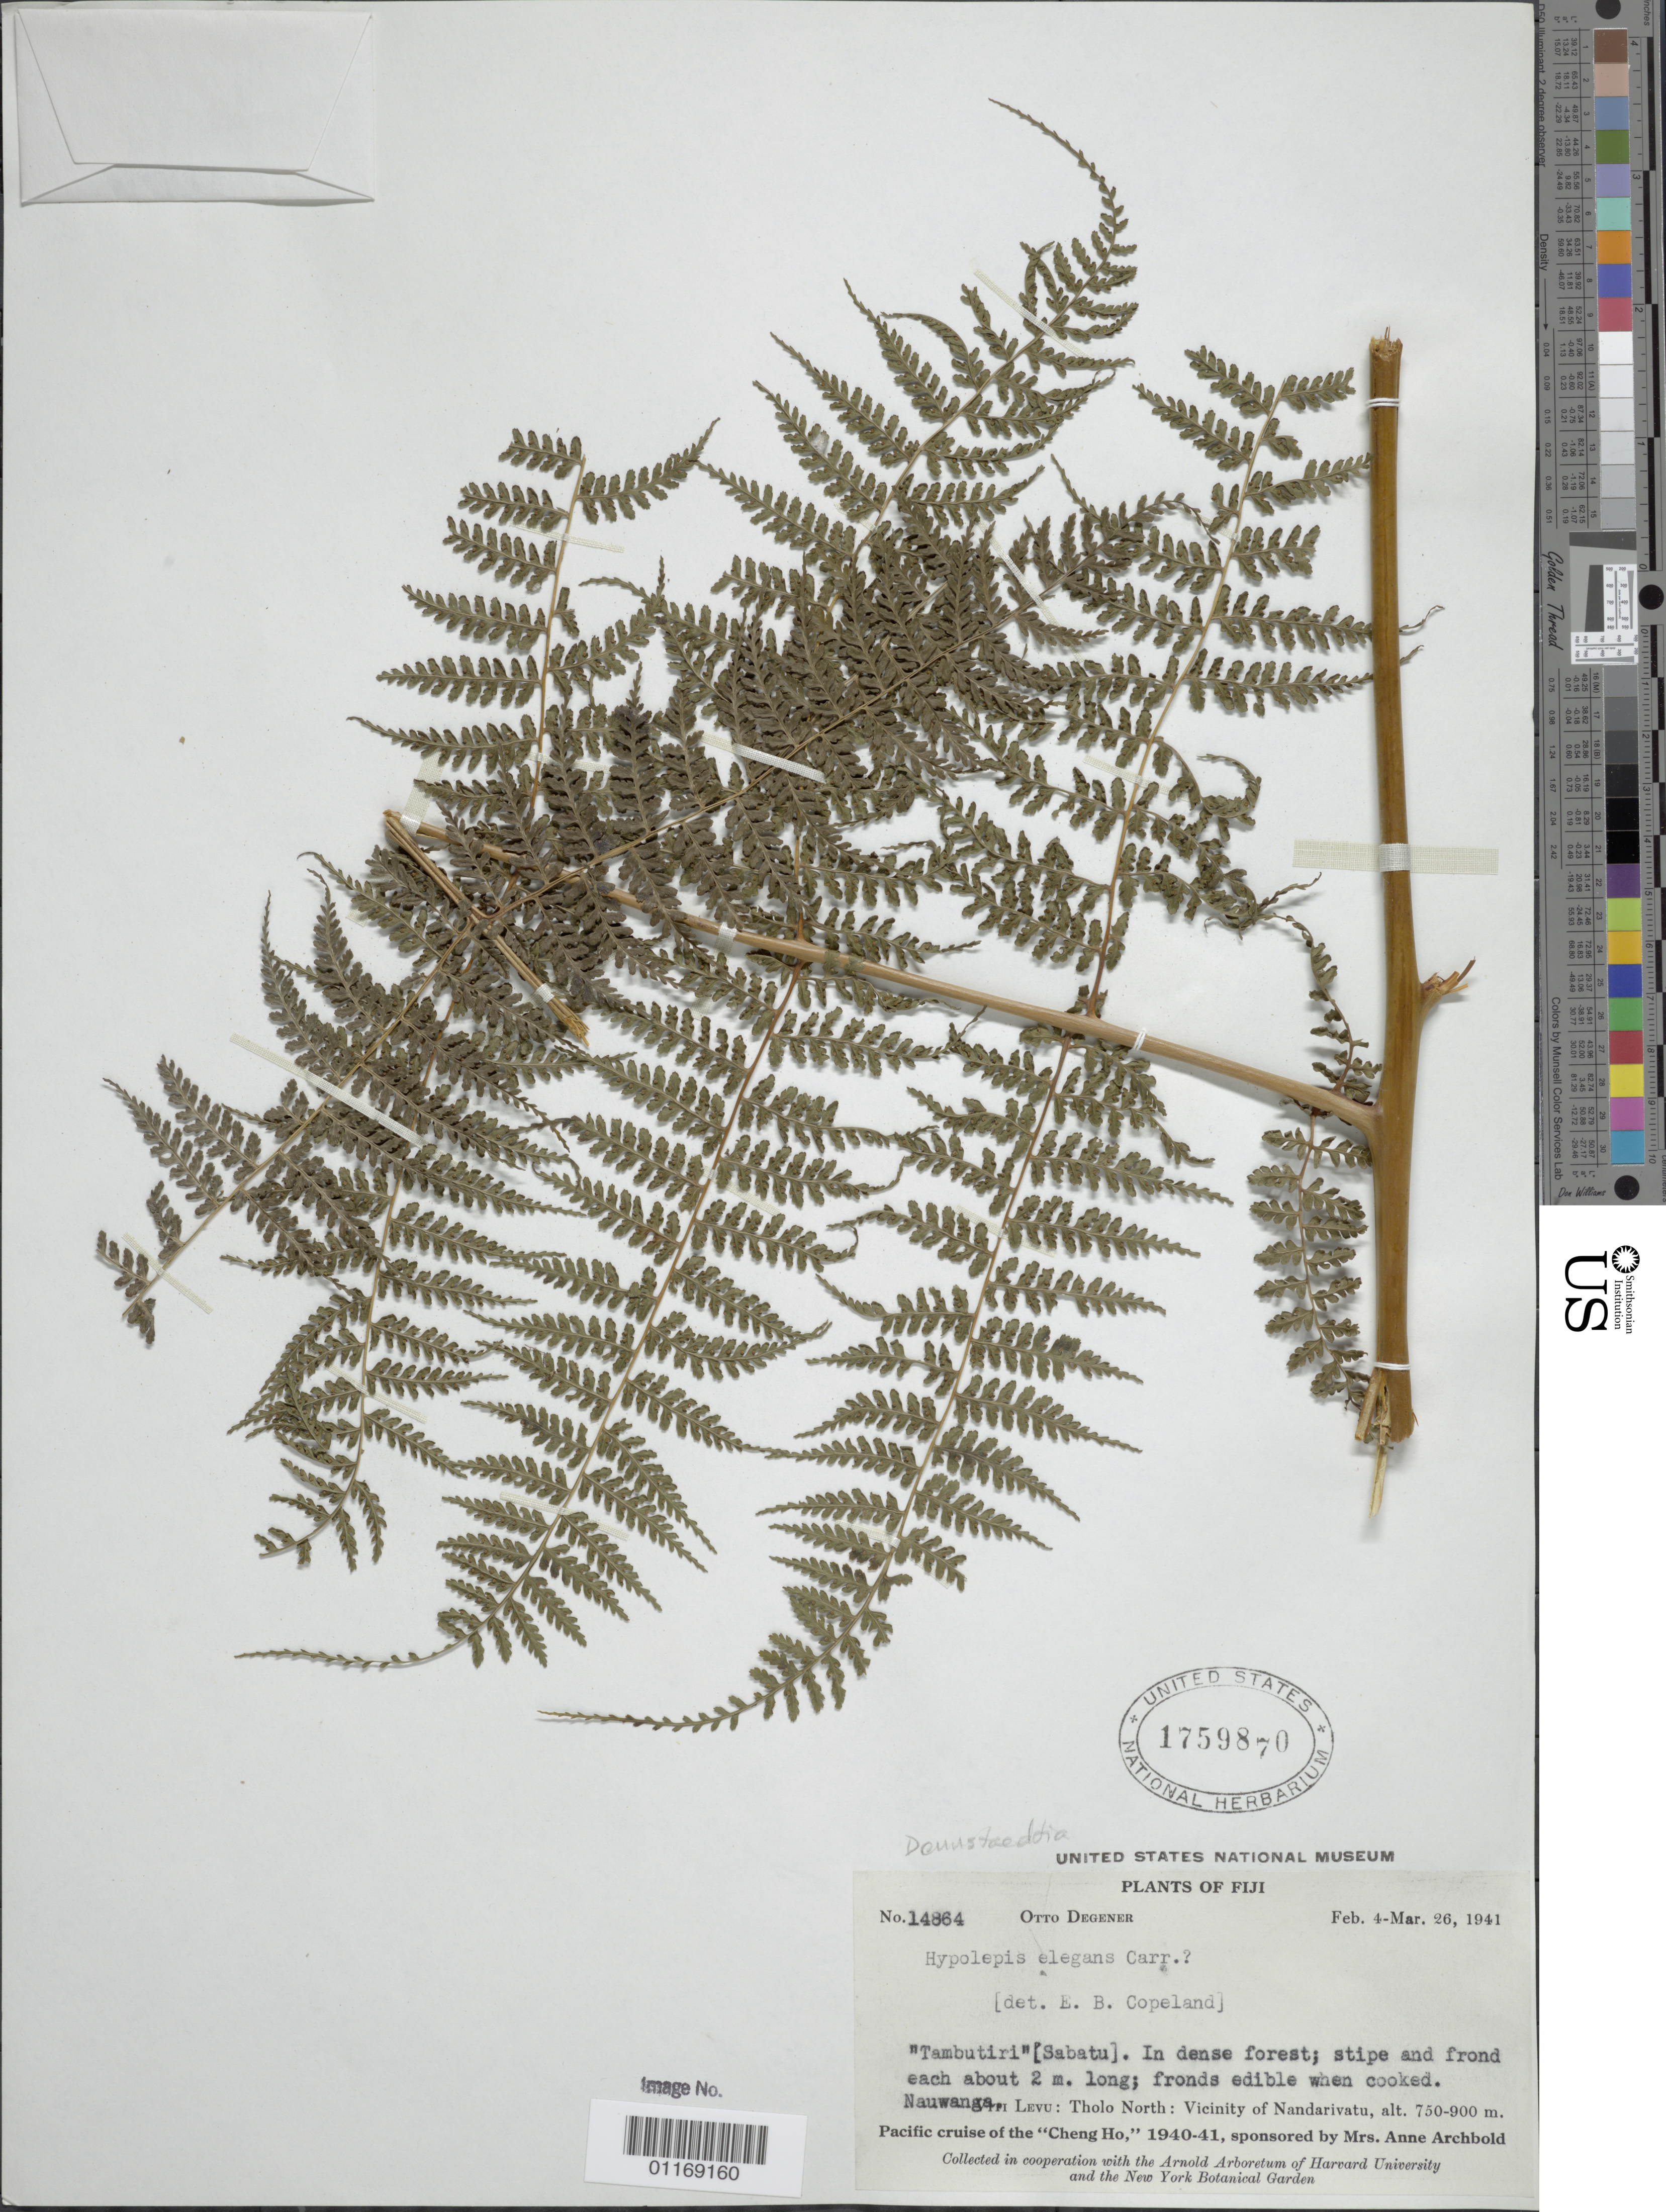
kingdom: Plantae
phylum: Tracheophyta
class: Polypodiopsida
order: Polypodiales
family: Dennstaedtiaceae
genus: Hypolepis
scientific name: Hypolepis elegans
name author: Carruth.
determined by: Copeland, E. B.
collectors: O. Degener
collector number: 14864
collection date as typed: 04 Feb 1941 to 26 Mar 1941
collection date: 1941-02-04/1941-03-26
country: Fiji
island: Viti Levu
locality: Tholo North, vicinity of Nandarivatu.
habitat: Dense forest.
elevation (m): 750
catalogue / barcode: US 1759870